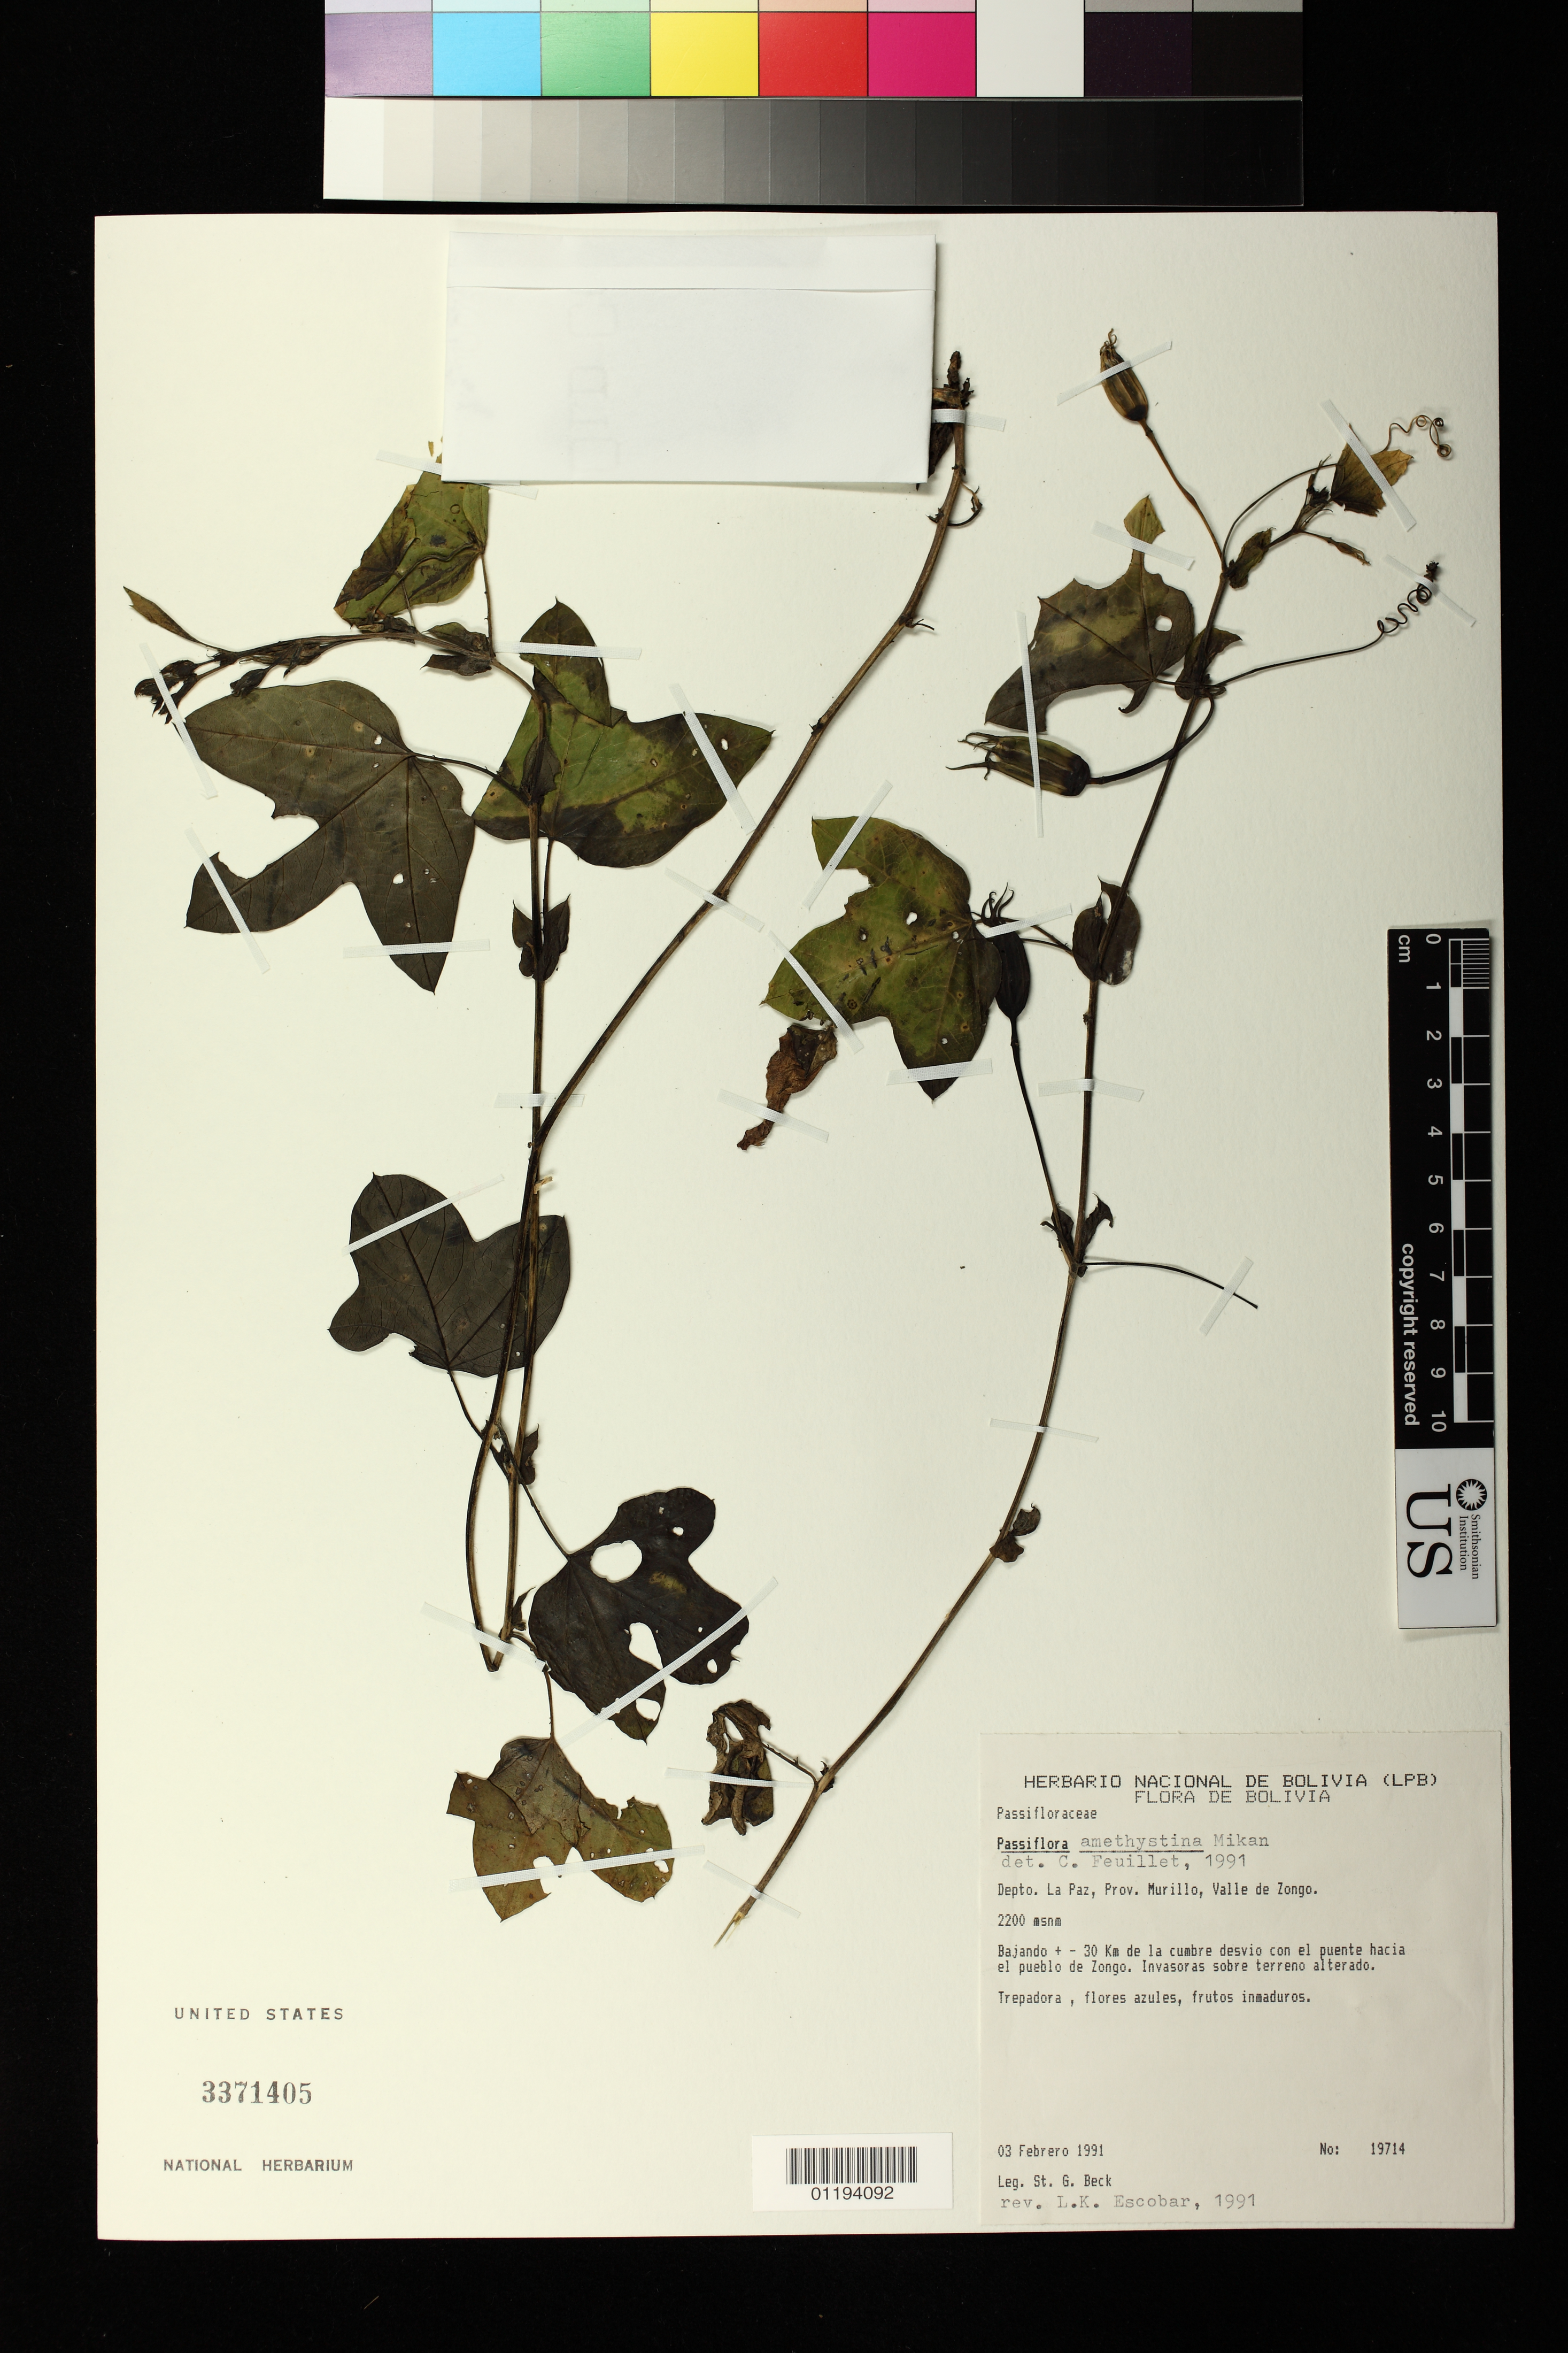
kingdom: Plantae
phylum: Tracheophyta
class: Magnoliopsida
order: Malpighiales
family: Passifloraceae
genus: Passiflora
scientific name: Passiflora amethystina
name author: J.C. Mikan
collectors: S. G. Beck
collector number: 19714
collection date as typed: Feb 3 1991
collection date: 1991-02-03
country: Bolivia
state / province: La Paz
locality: Prov. Murillo, Valle de Zongo Bajando +- 30 Km de la cumbre desvio con el puente hacia el pueblo de Zongo. Invasoras sobre terreno alterado.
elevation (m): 2200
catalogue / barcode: US 3371405